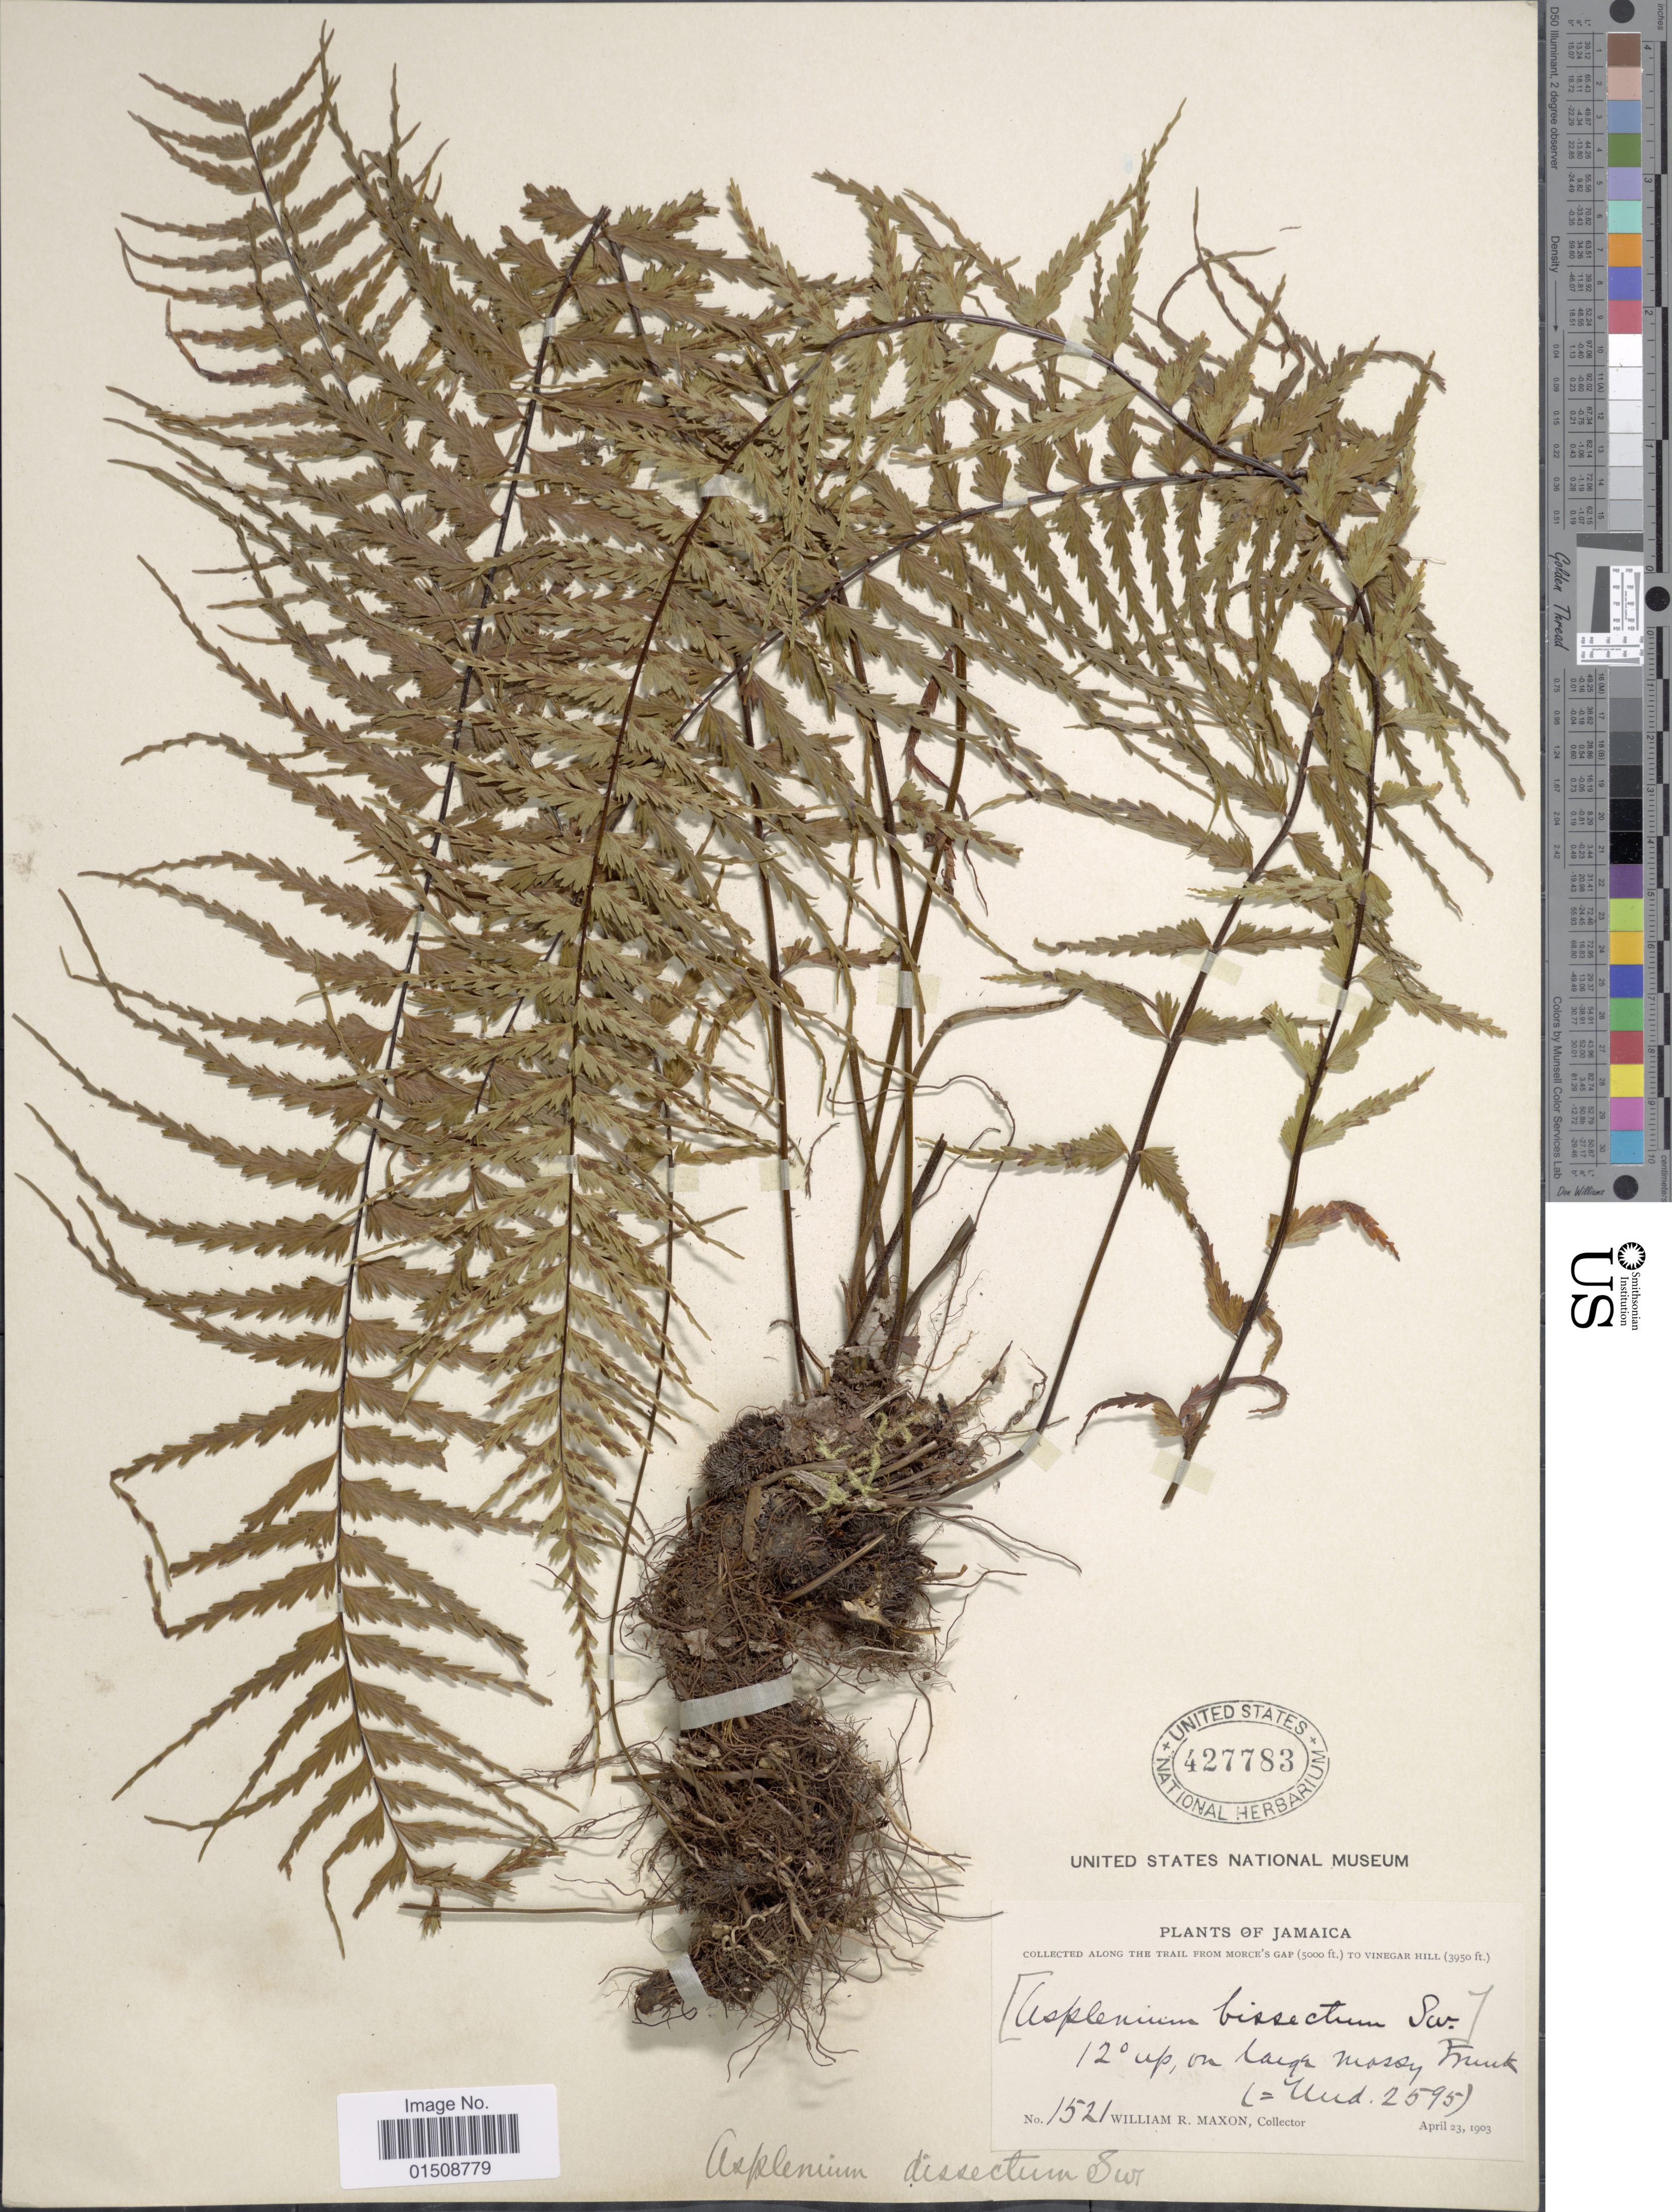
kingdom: Plantae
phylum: Tracheophyta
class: Polypodiopsida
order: Polypodiales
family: Aspleniaceae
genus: Asplenium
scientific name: Asplenium dissectum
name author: Brack. in Wilkes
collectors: W. R. Maxon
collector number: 1521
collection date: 1903-04-23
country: Jamaica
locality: Along the trail from Morce's Gap to Vinegar Hill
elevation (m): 1204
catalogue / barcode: US 427783